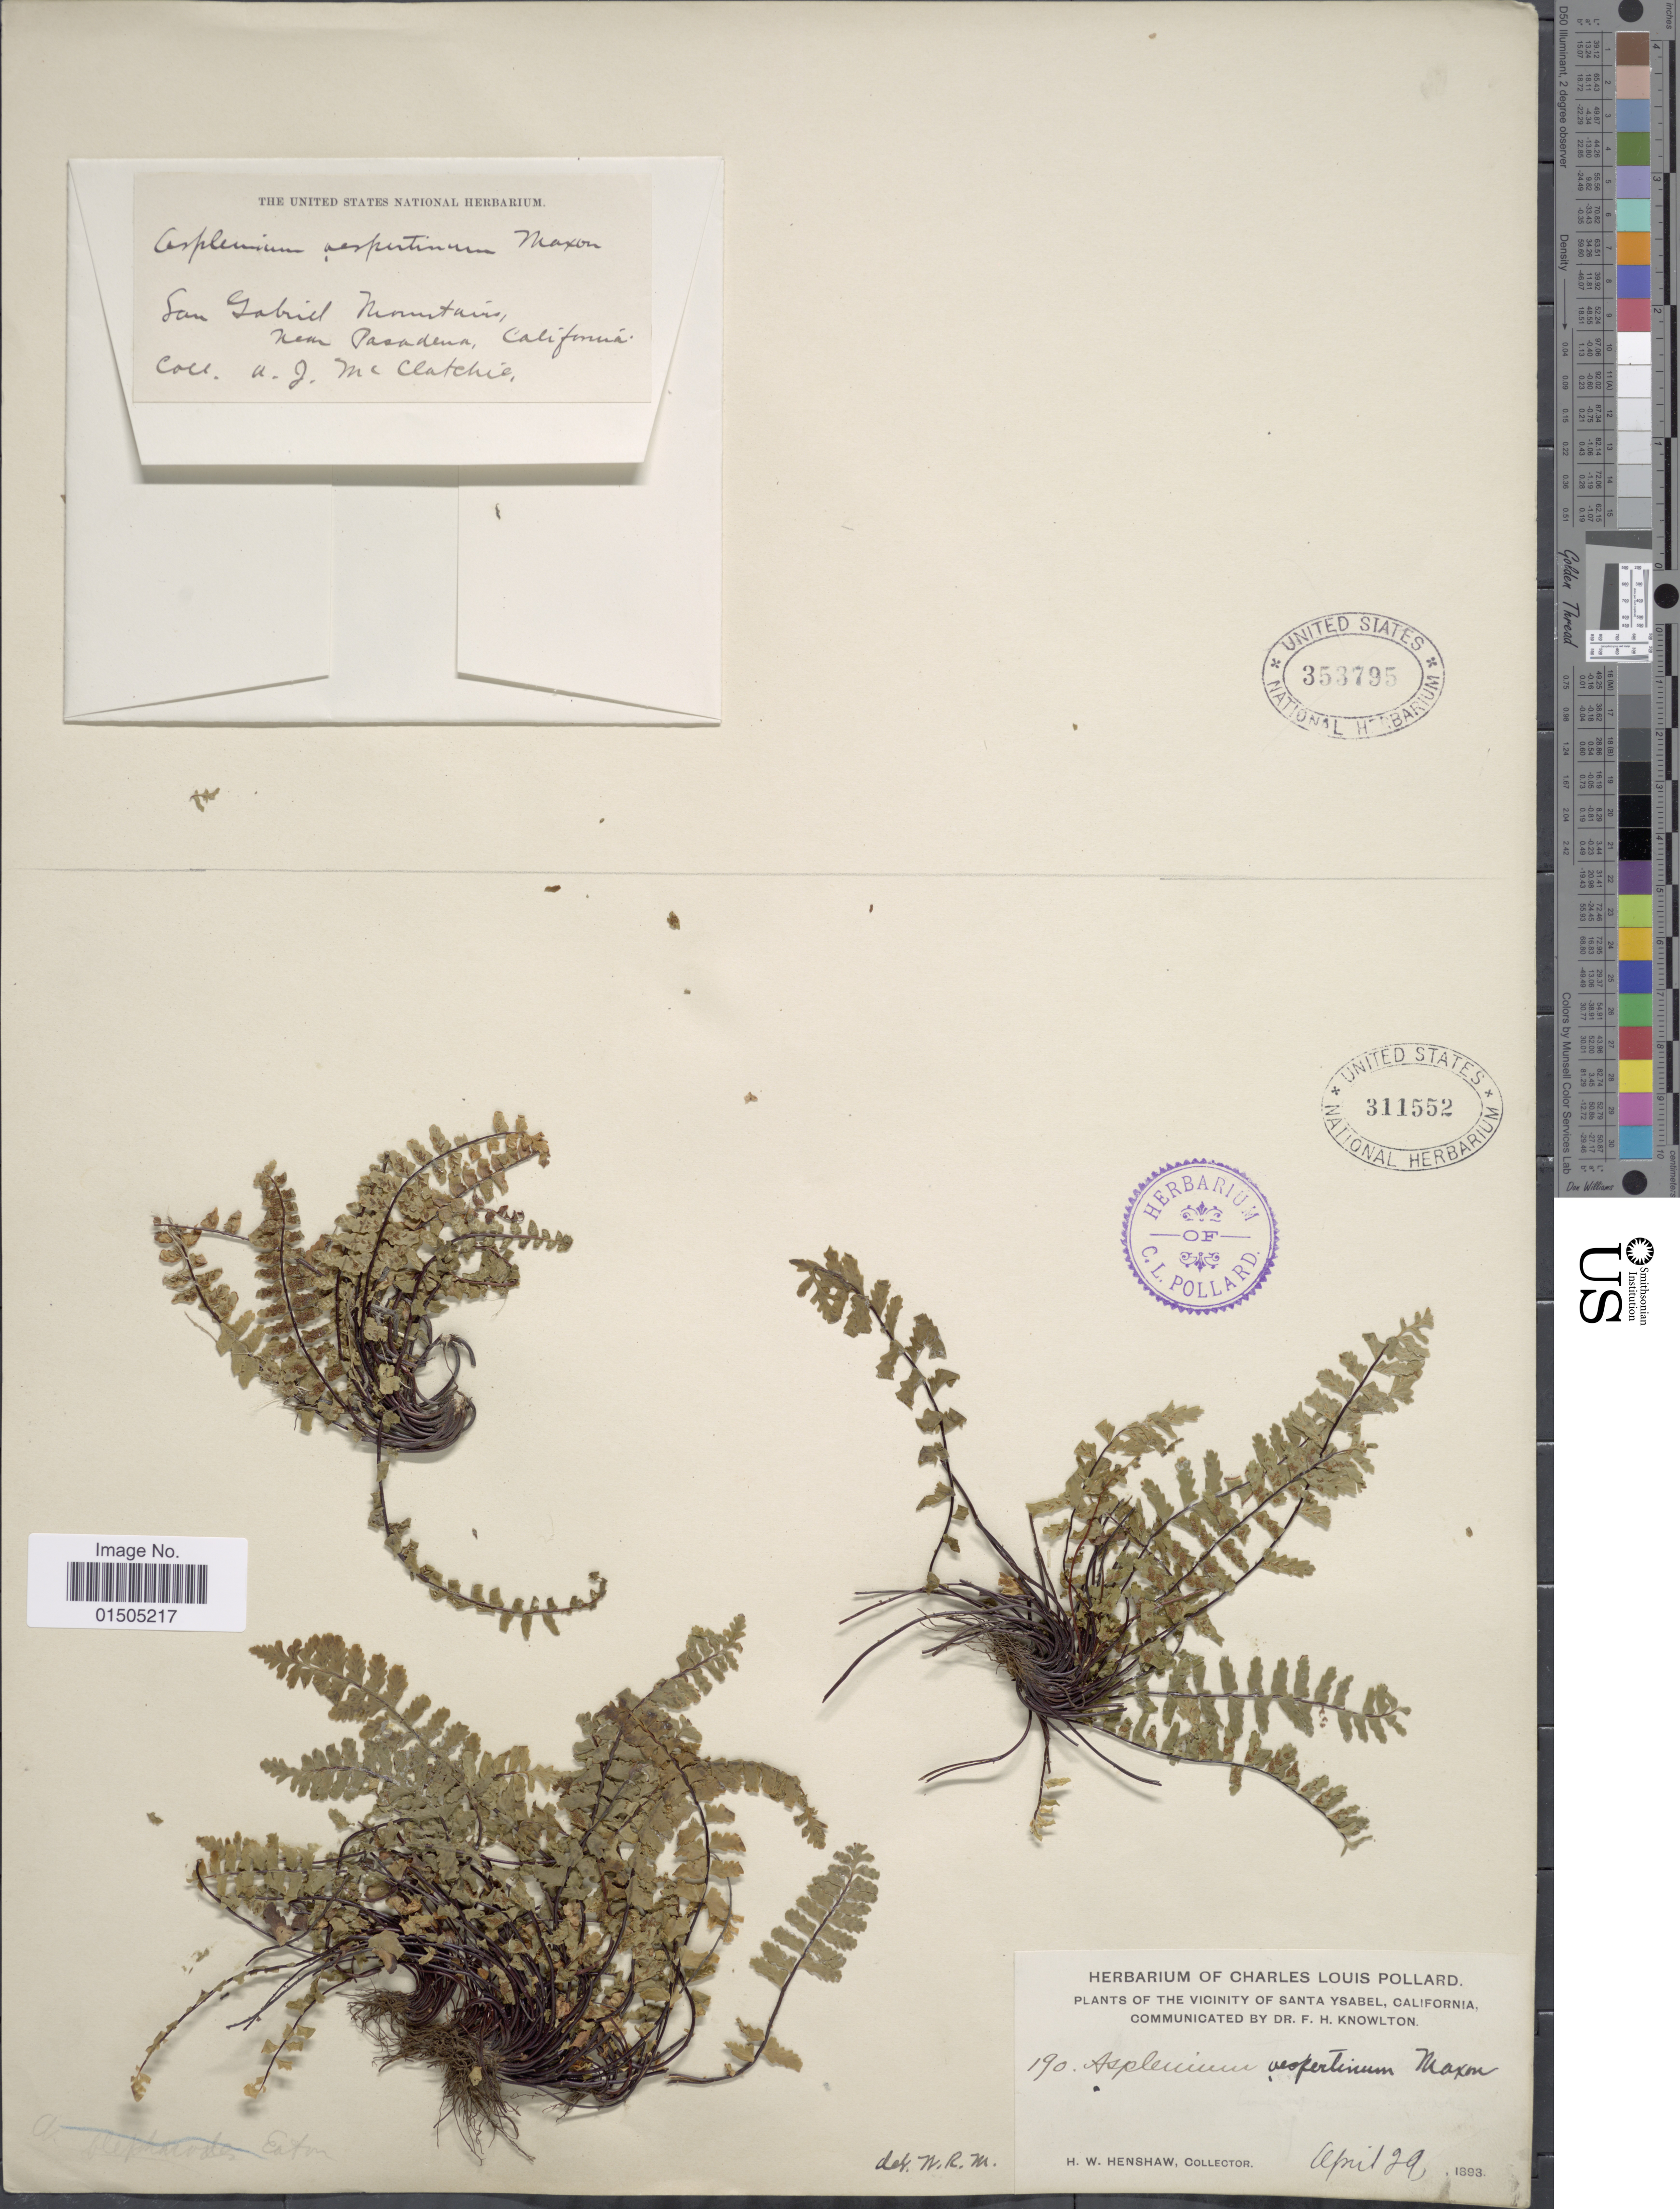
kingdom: Plantae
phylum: Tracheophyta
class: Polypodiopsida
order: Polypodiales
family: Aspleniaceae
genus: Asplenium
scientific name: Asplenium vespertinum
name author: Maxon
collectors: A. J. McClatchie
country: United States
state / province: California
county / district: Los Angeles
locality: San Gabriel Mountains, near Pasadena.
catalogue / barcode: US 353795-2